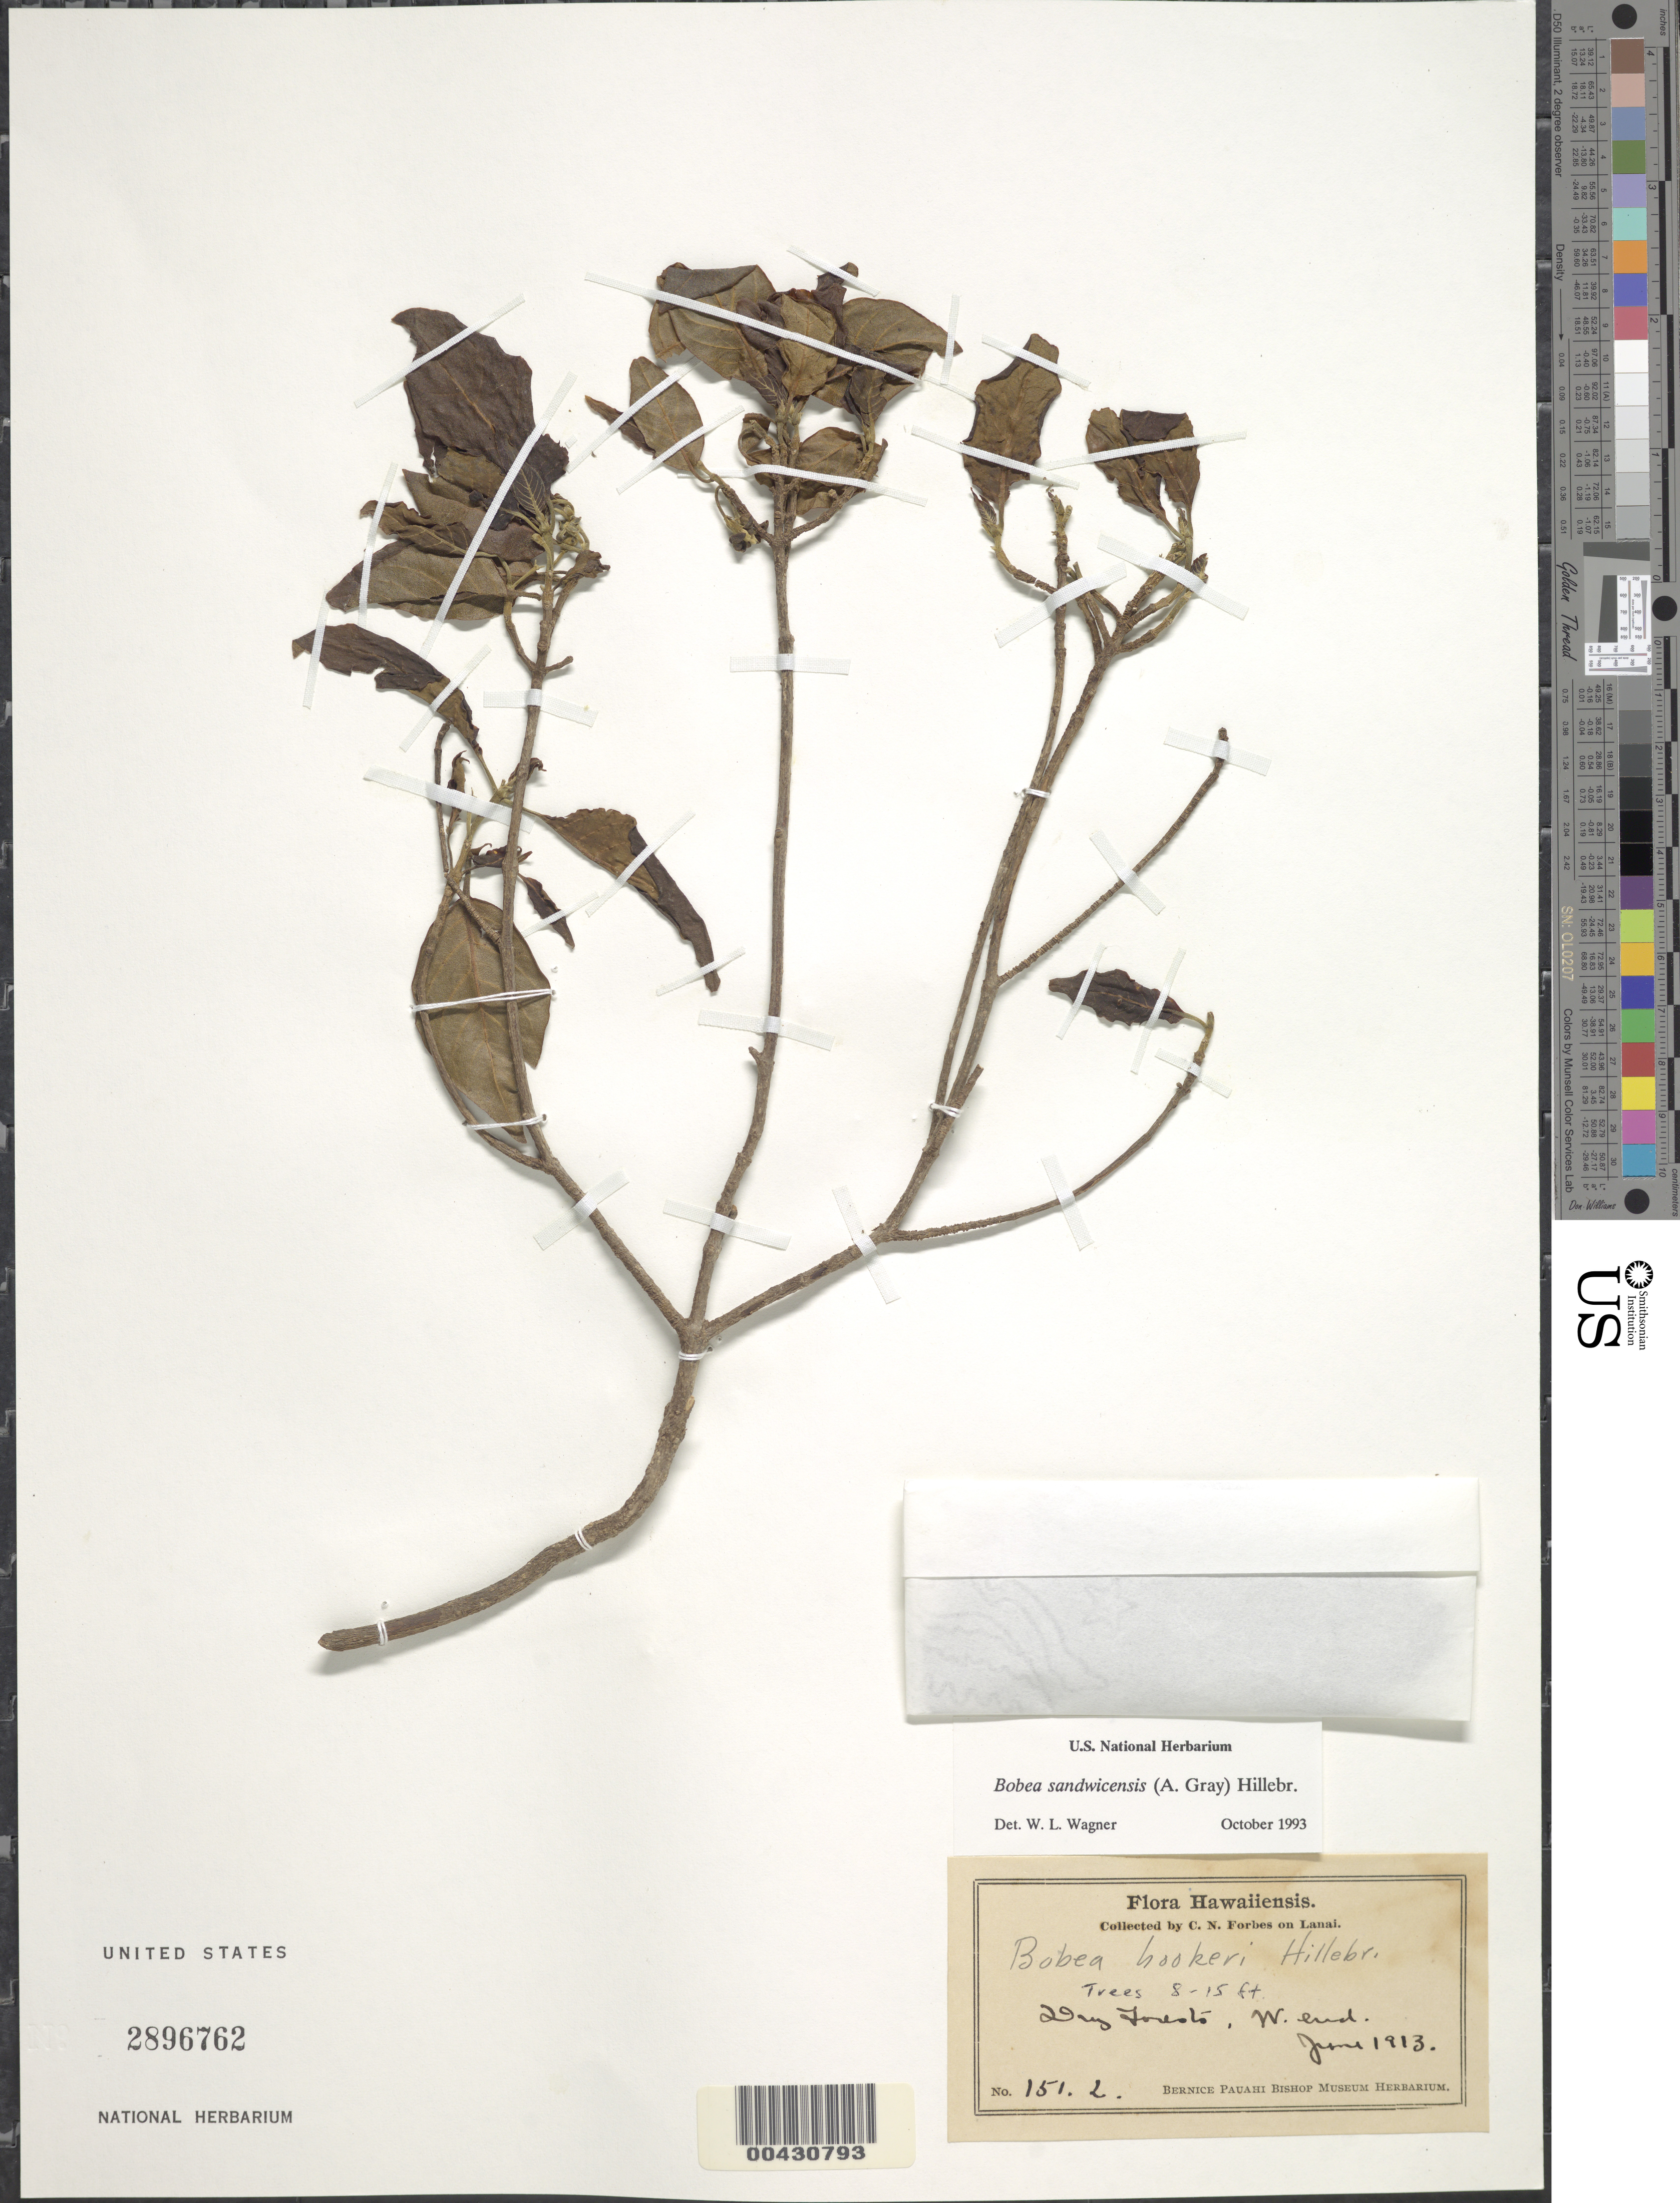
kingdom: Plantae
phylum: Tracheophyta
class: Magnoliopsida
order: Gentianales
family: Rubiaceae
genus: Bobea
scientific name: Bobea sandwicensis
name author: (A. Gray) Hillebr.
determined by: Wagner, W. L., (BOT), Smithsonian Institution - National Museum of Natural History (UNITED STATES)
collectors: C. N. Forbes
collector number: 151.L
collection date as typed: Jun 1913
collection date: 1913-06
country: United States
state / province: Hawaii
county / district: Maui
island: Lana'i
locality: W end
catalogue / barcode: US 2896762